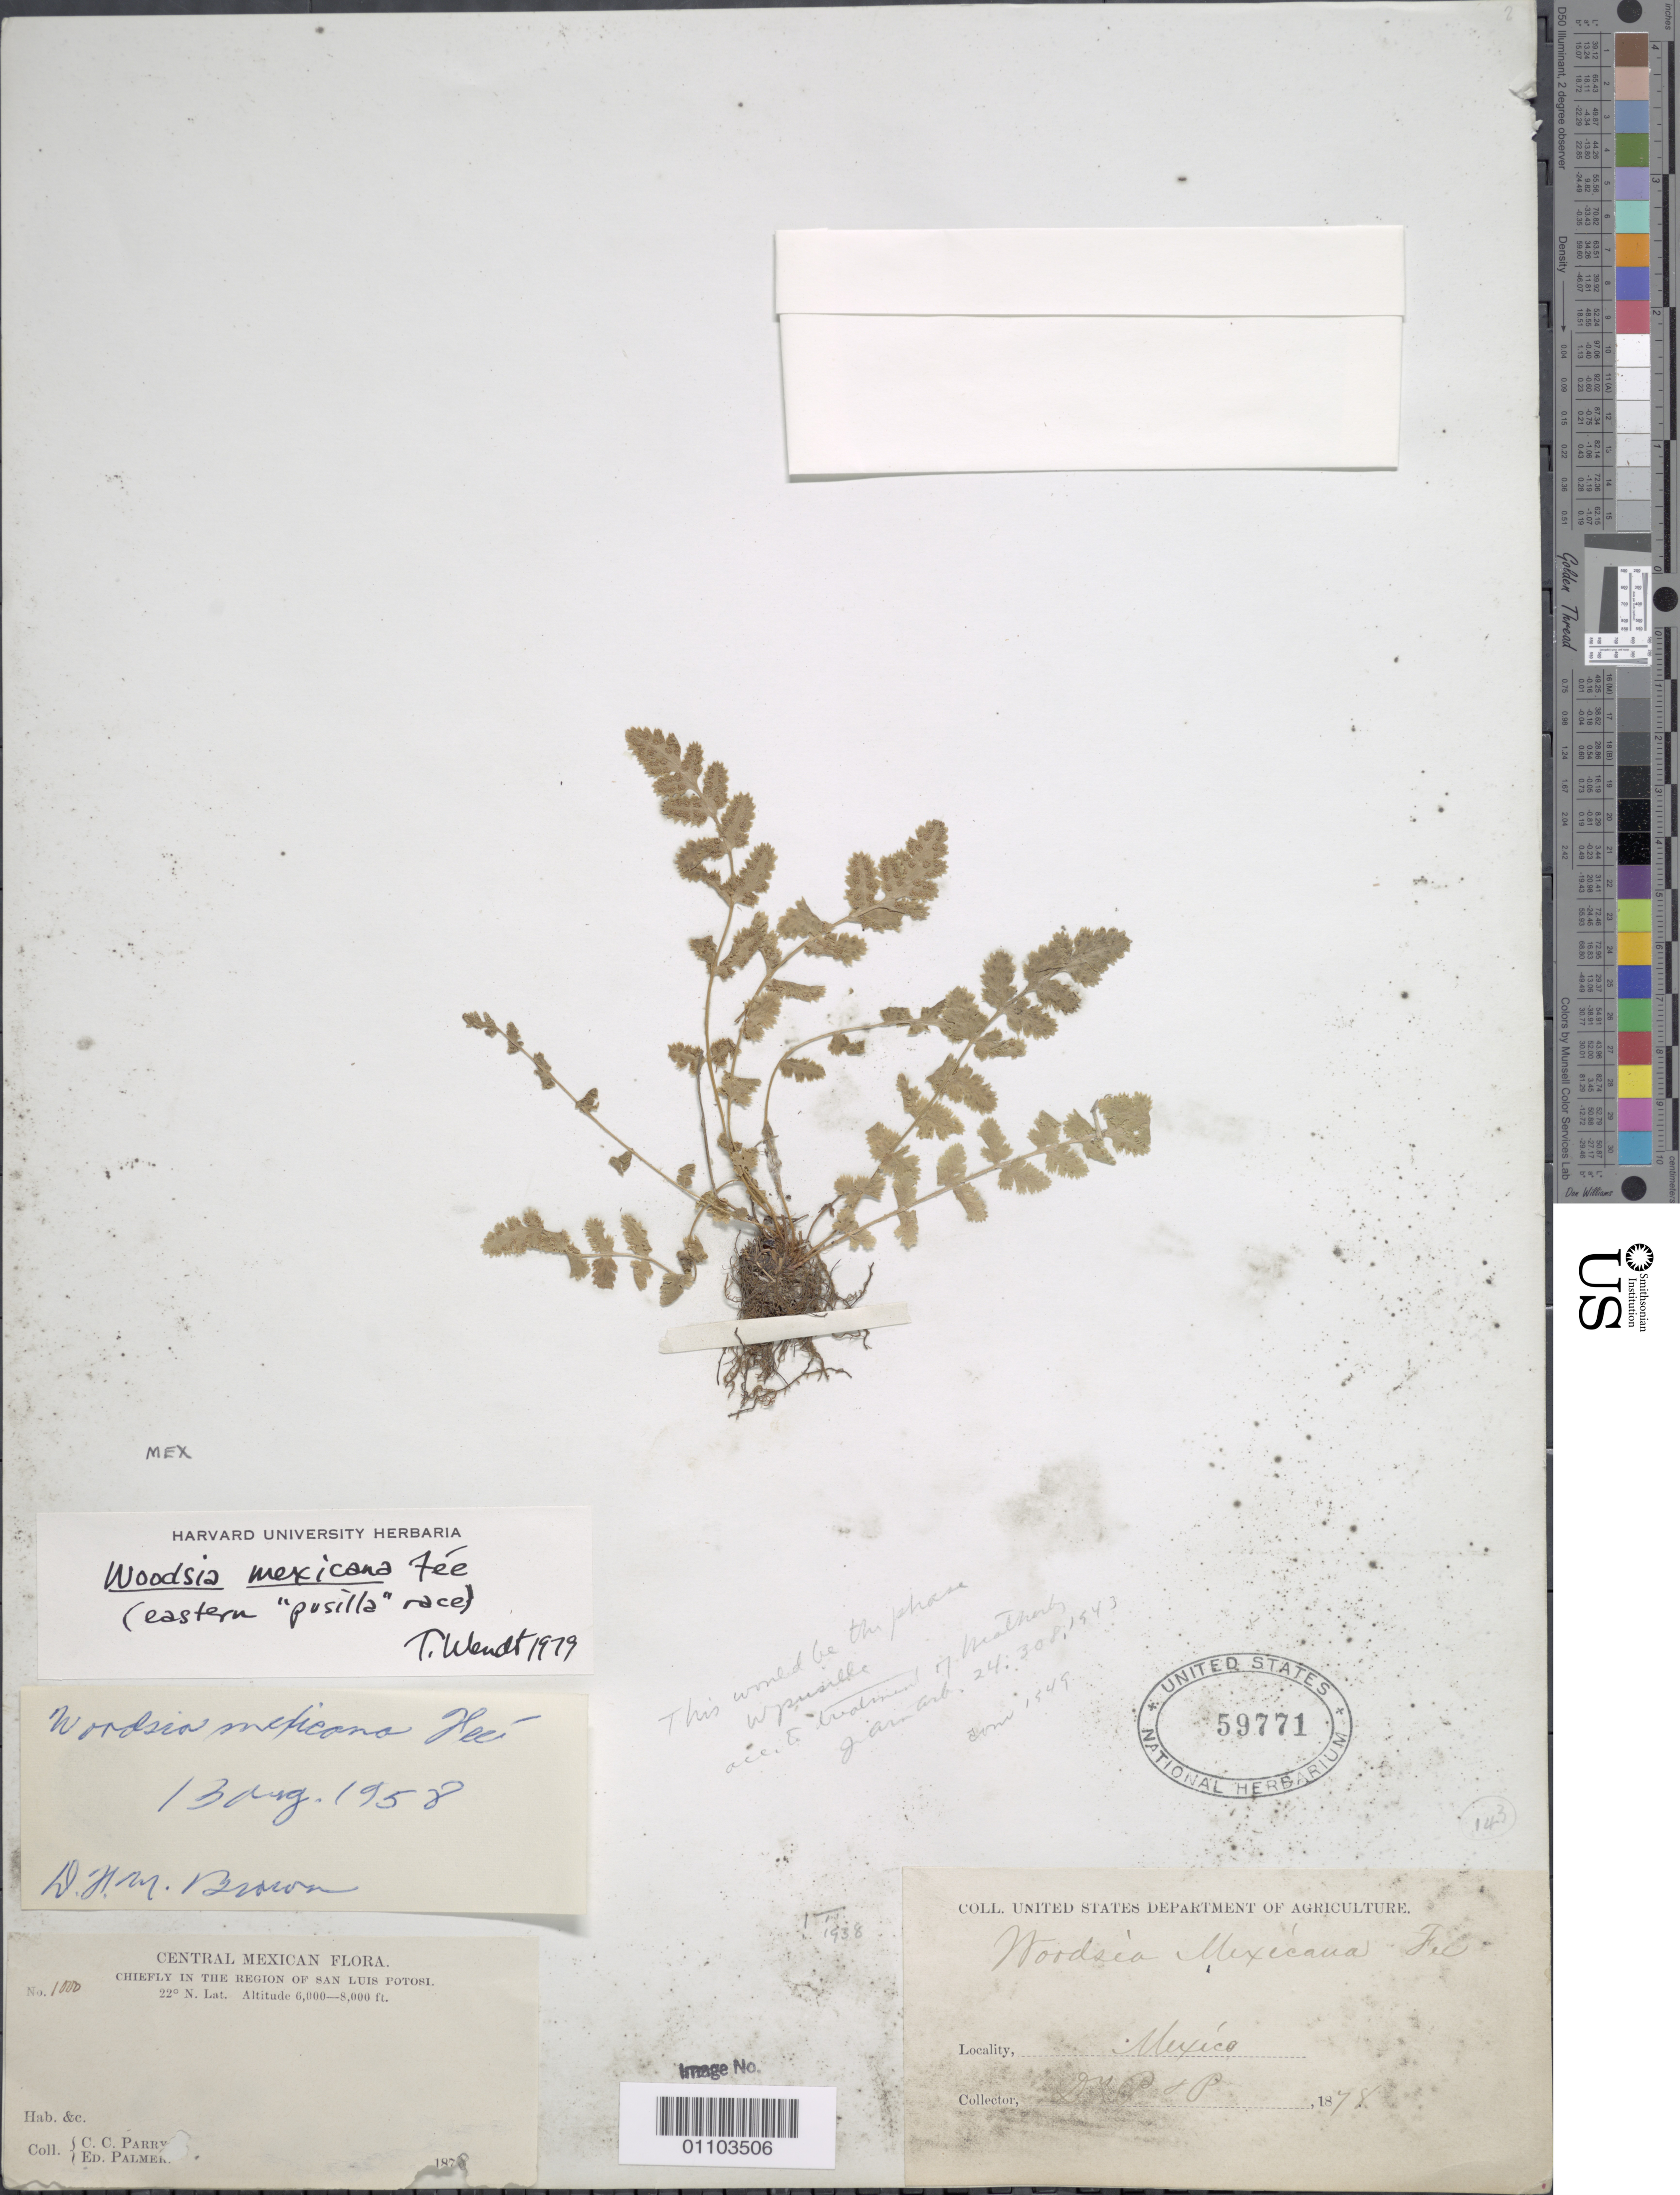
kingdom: Plantae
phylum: Tracheophyta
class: Polypodiopsida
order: Polypodiales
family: Woodsiaceae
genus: Woodsia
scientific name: Woodsia mexicana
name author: Fée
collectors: C. C. Parry & E. Palmer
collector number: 1000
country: Mexico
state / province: San Luis Potosí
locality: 22 N lat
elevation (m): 1829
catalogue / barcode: US 59771